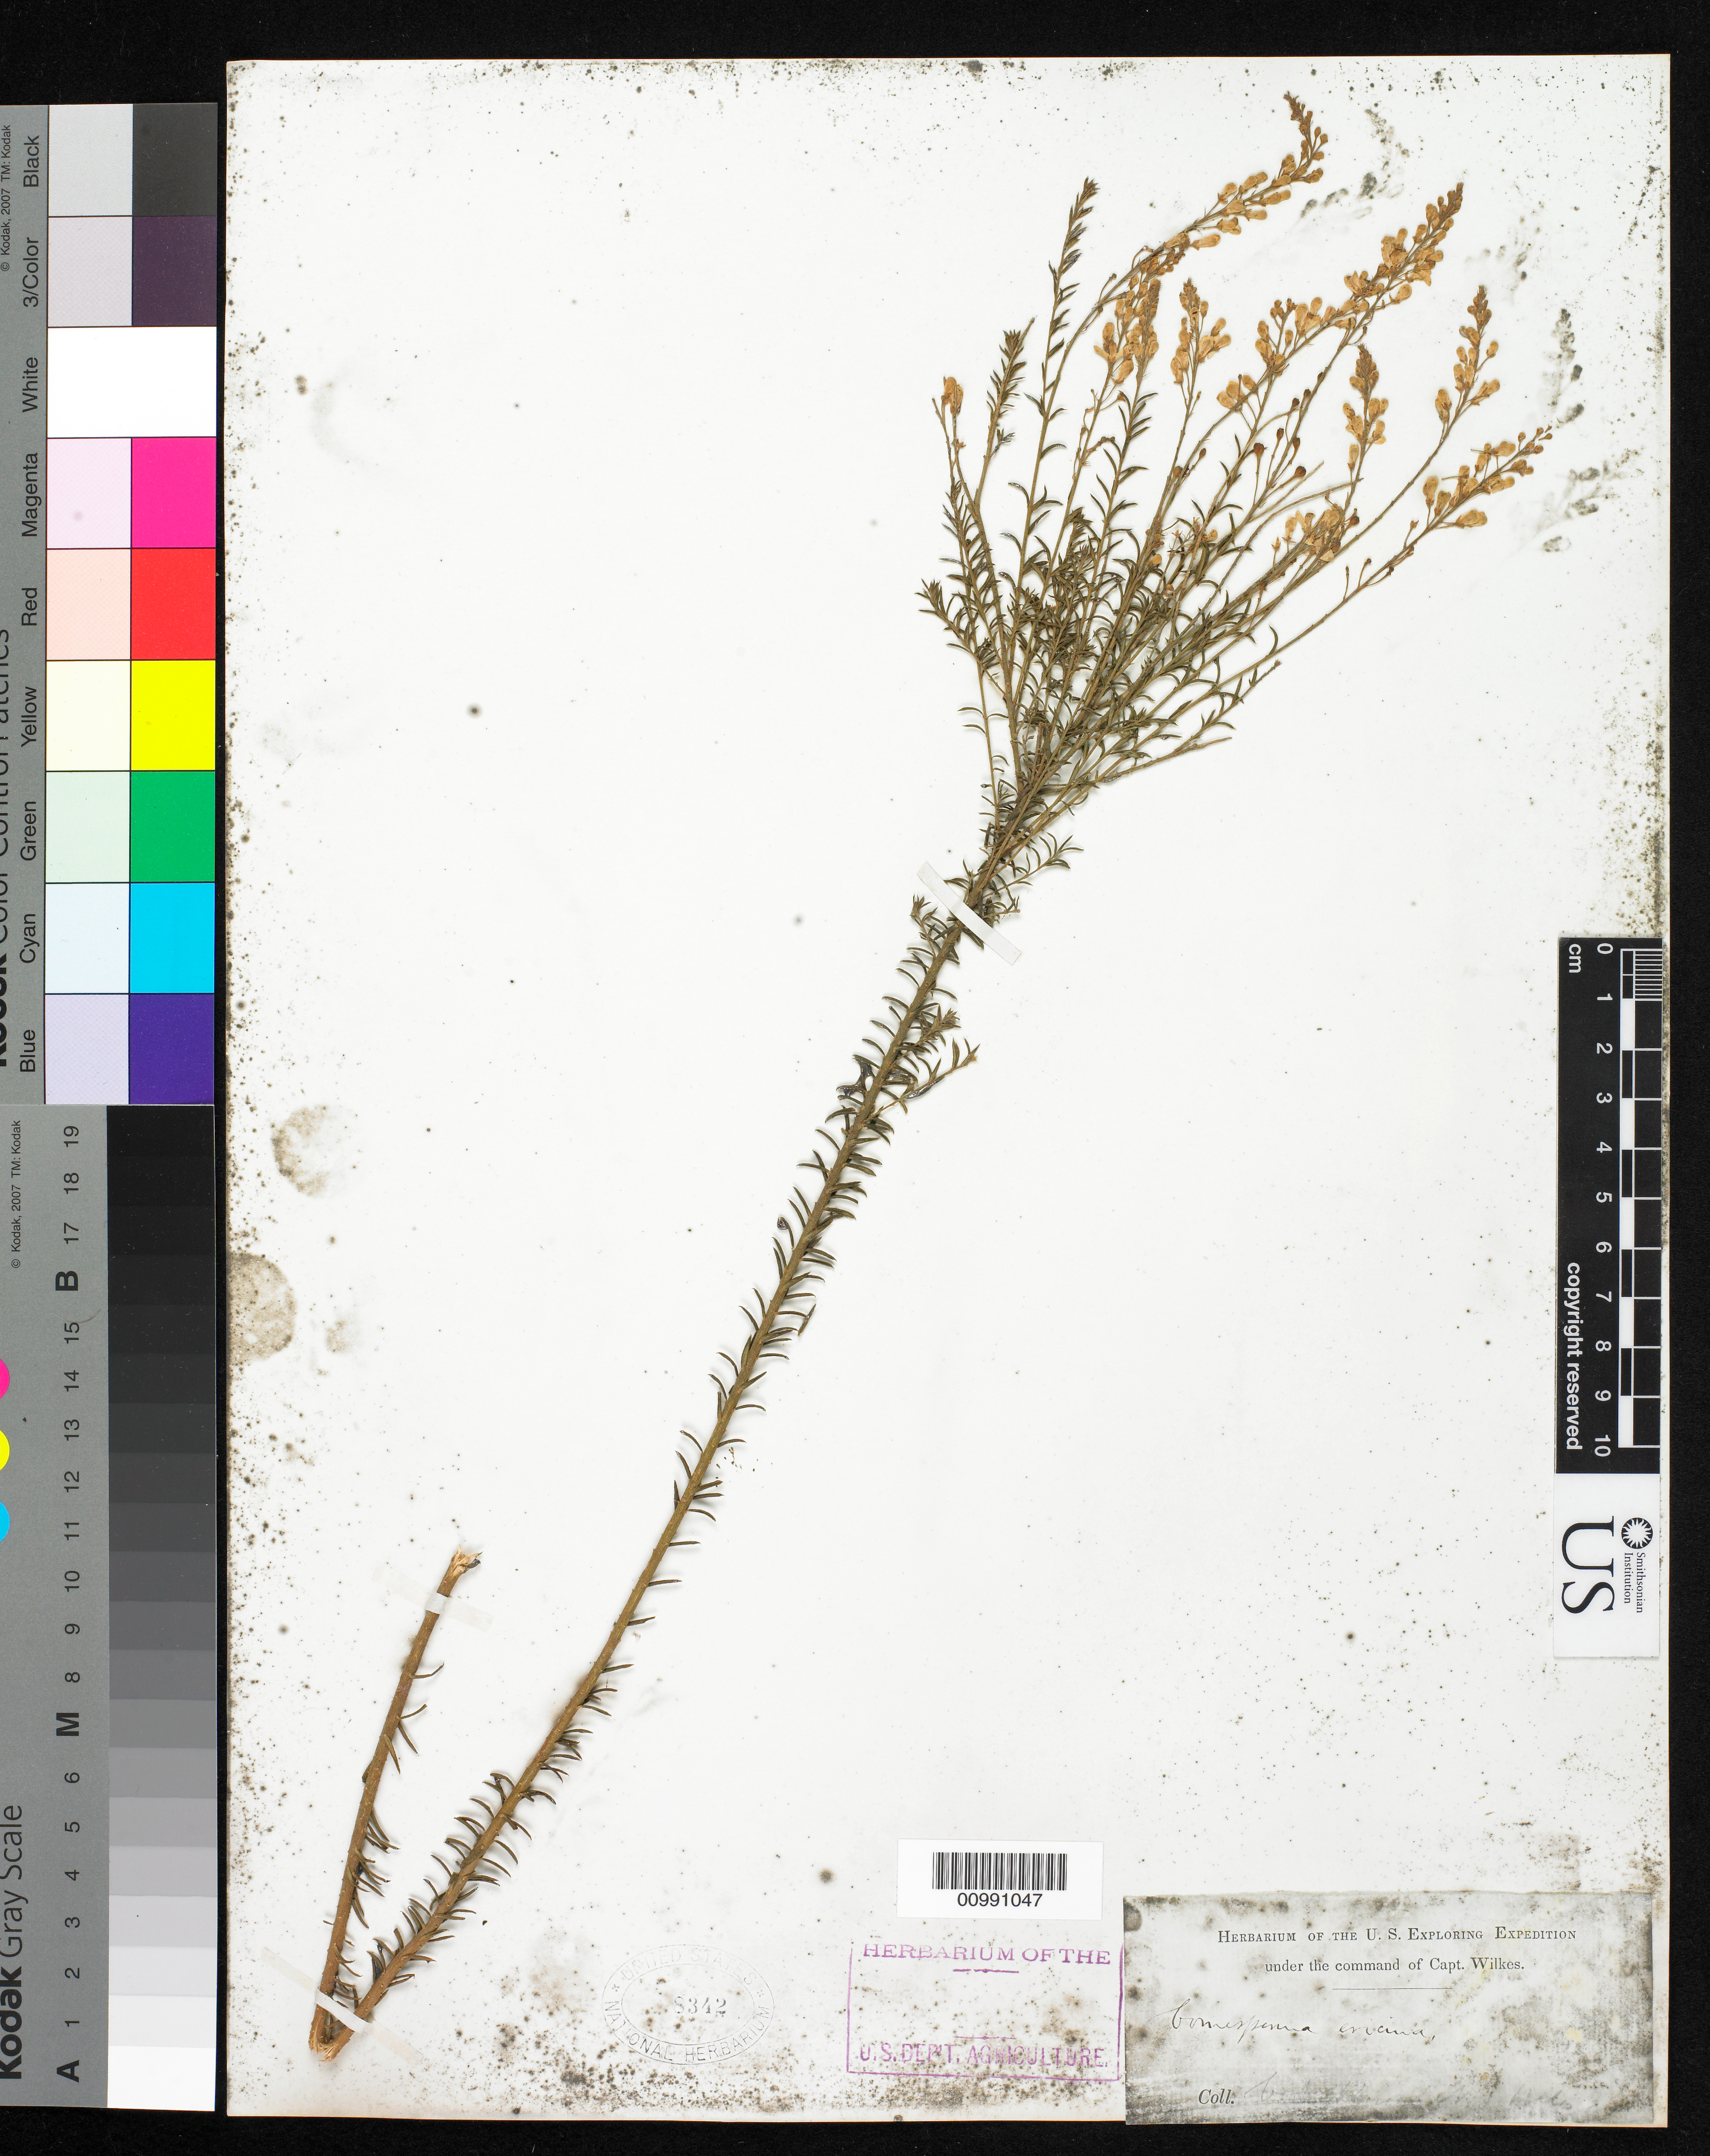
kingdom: Plantae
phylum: Tracheophyta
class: Magnoliopsida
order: Fabales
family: Polygalaceae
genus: Comesperma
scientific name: Comesperma ericinum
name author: DC.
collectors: Wilkes Explor. Exped.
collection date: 1838/1842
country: Australia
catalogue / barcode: US 8342